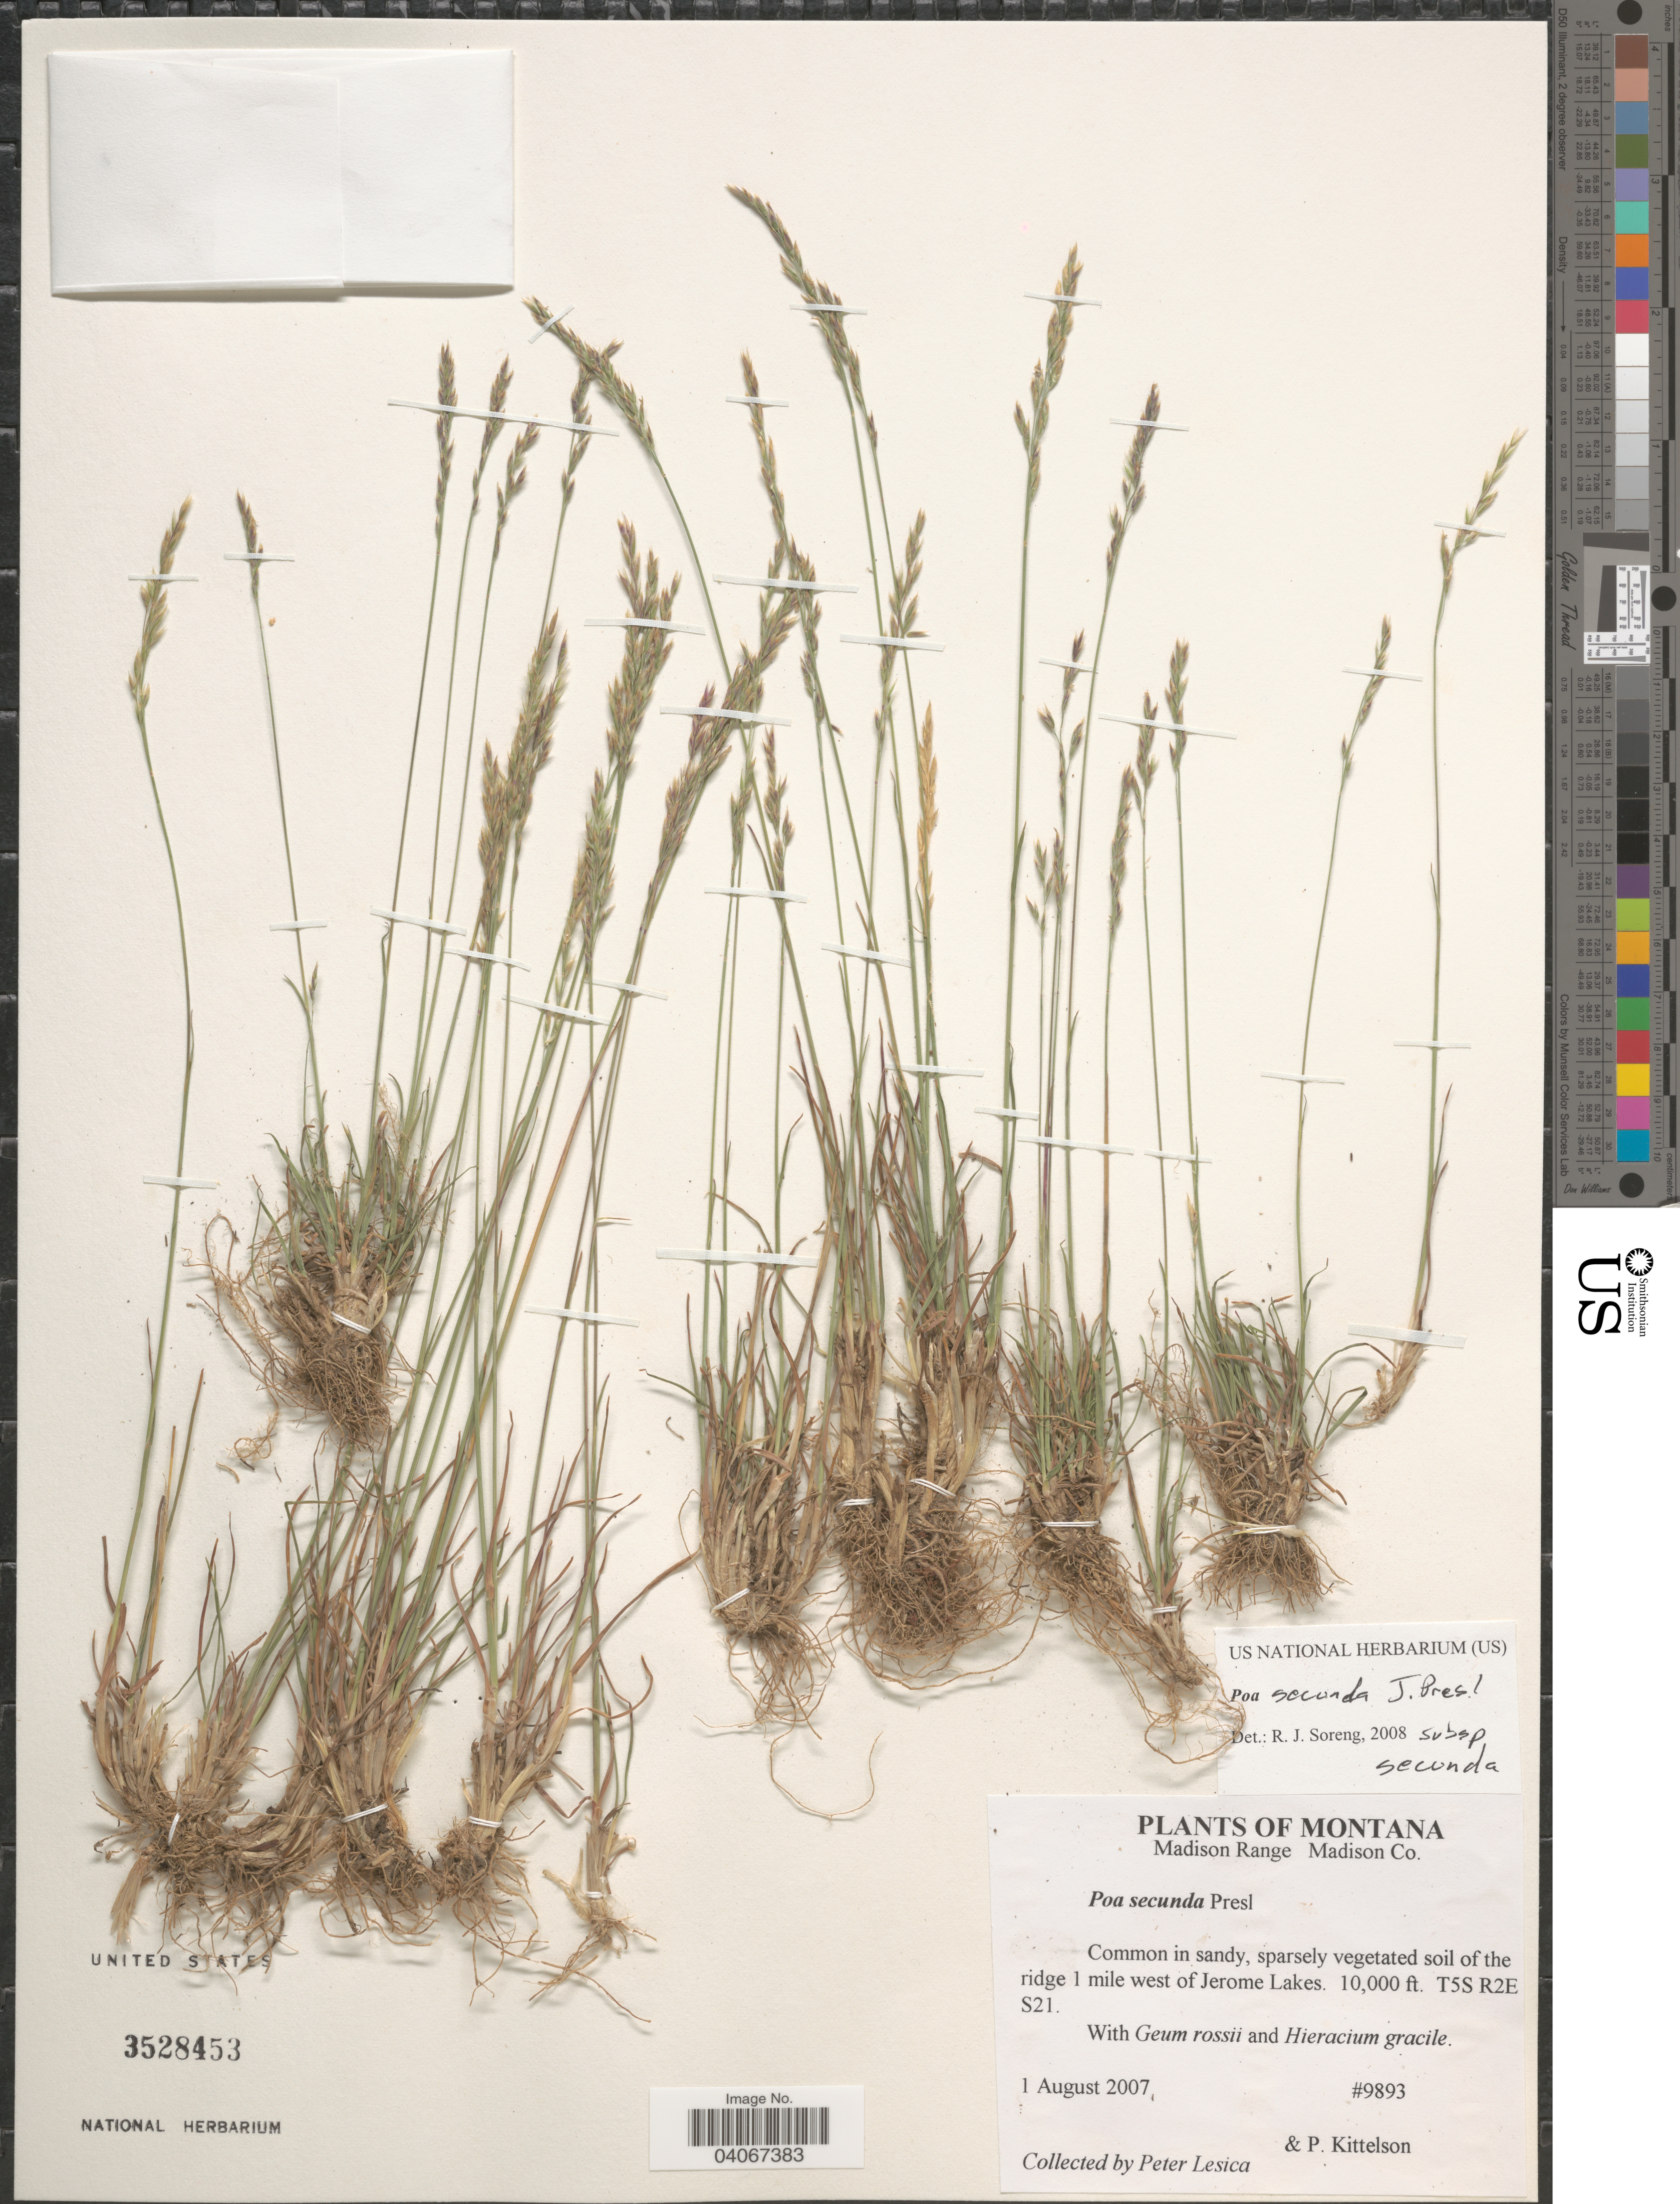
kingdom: Plantae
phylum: Tracheophyta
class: Liliopsida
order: Poales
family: Poaceae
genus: Poa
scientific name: Poa secunda subsp. secunda var. secunda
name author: J. Presl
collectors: P. Lesica & P. Kittelson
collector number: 9893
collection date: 2007-08-01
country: United States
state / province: Montana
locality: Madison Range Madison Co. Common in sandy, sparsely vegetated soil of the ridge 1 mile west of Jerome Lakes. T5S R2E S21.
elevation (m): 3048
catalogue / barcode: US 3528453